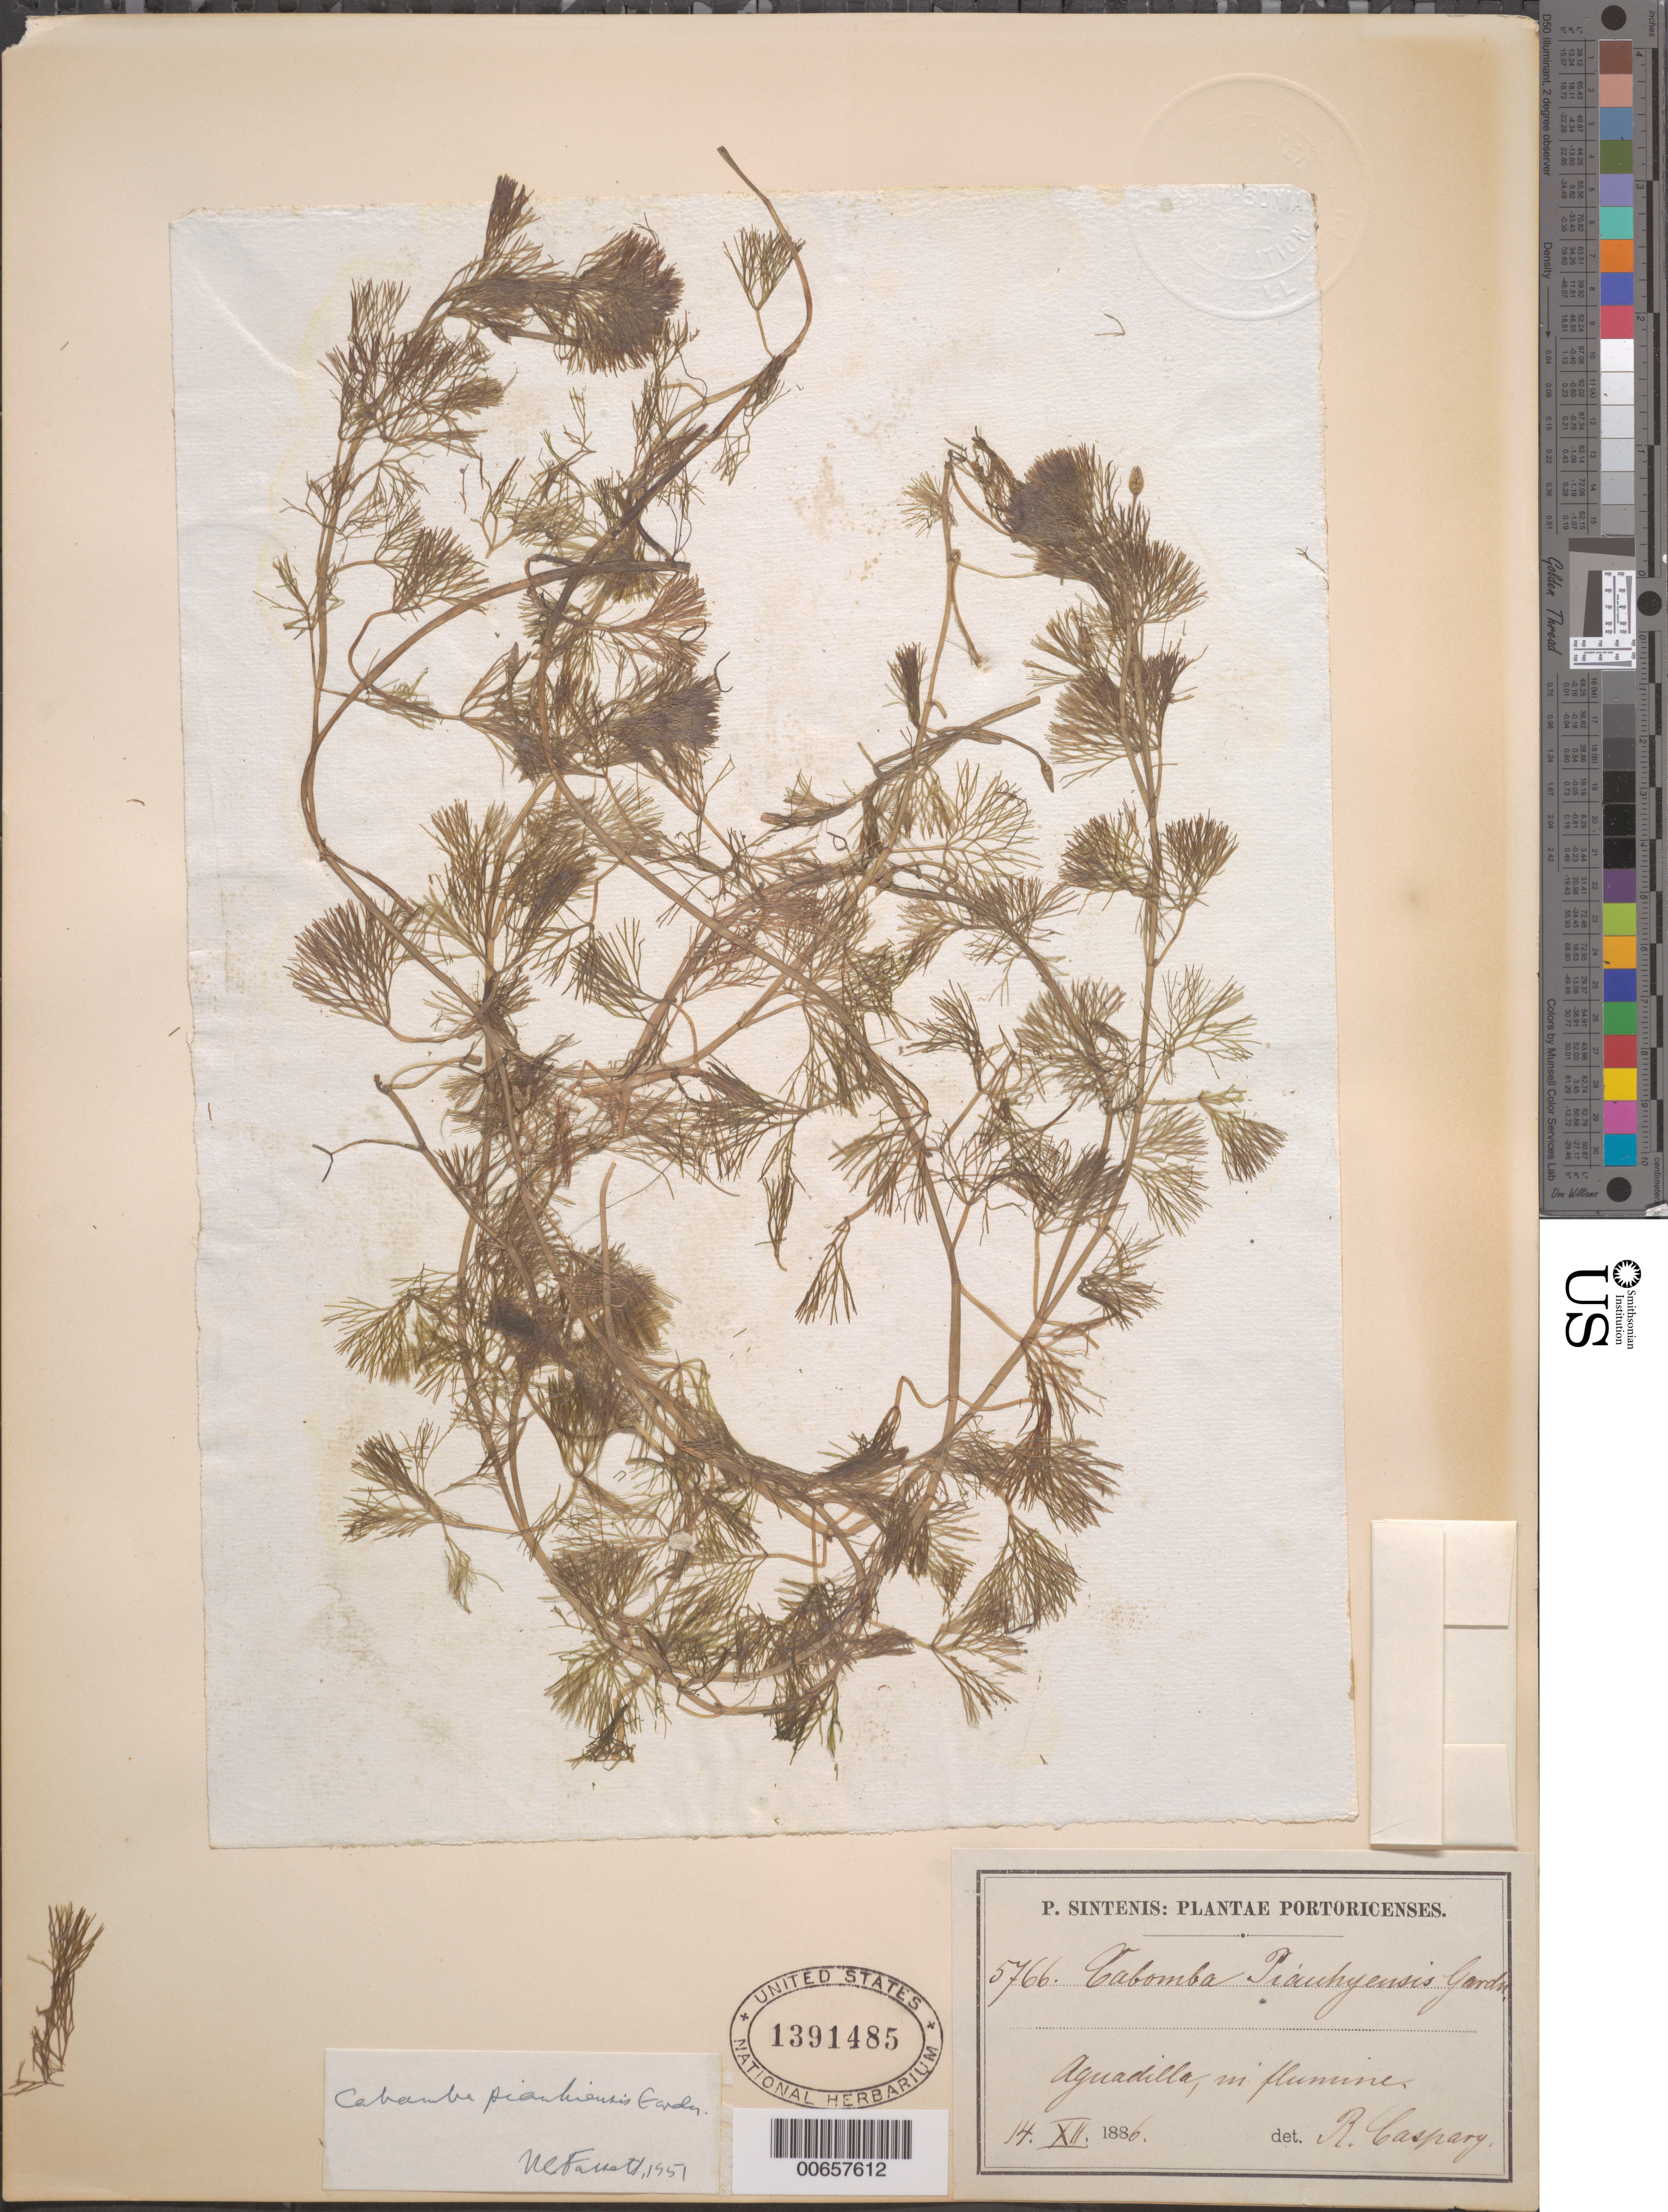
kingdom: Plantae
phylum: Tracheophyta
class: Magnoliopsida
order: Nymphaeales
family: Cabombaceae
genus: Cabomba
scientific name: Cabomba piauhyensis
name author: Gardner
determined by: Fassett, N. C.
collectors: P. Sintenis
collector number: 5766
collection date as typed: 14 Dec 1886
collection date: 1886-12-14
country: Puerto Rico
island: Greater Antilles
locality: Aguadilla, in flumine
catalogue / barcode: US 1391485